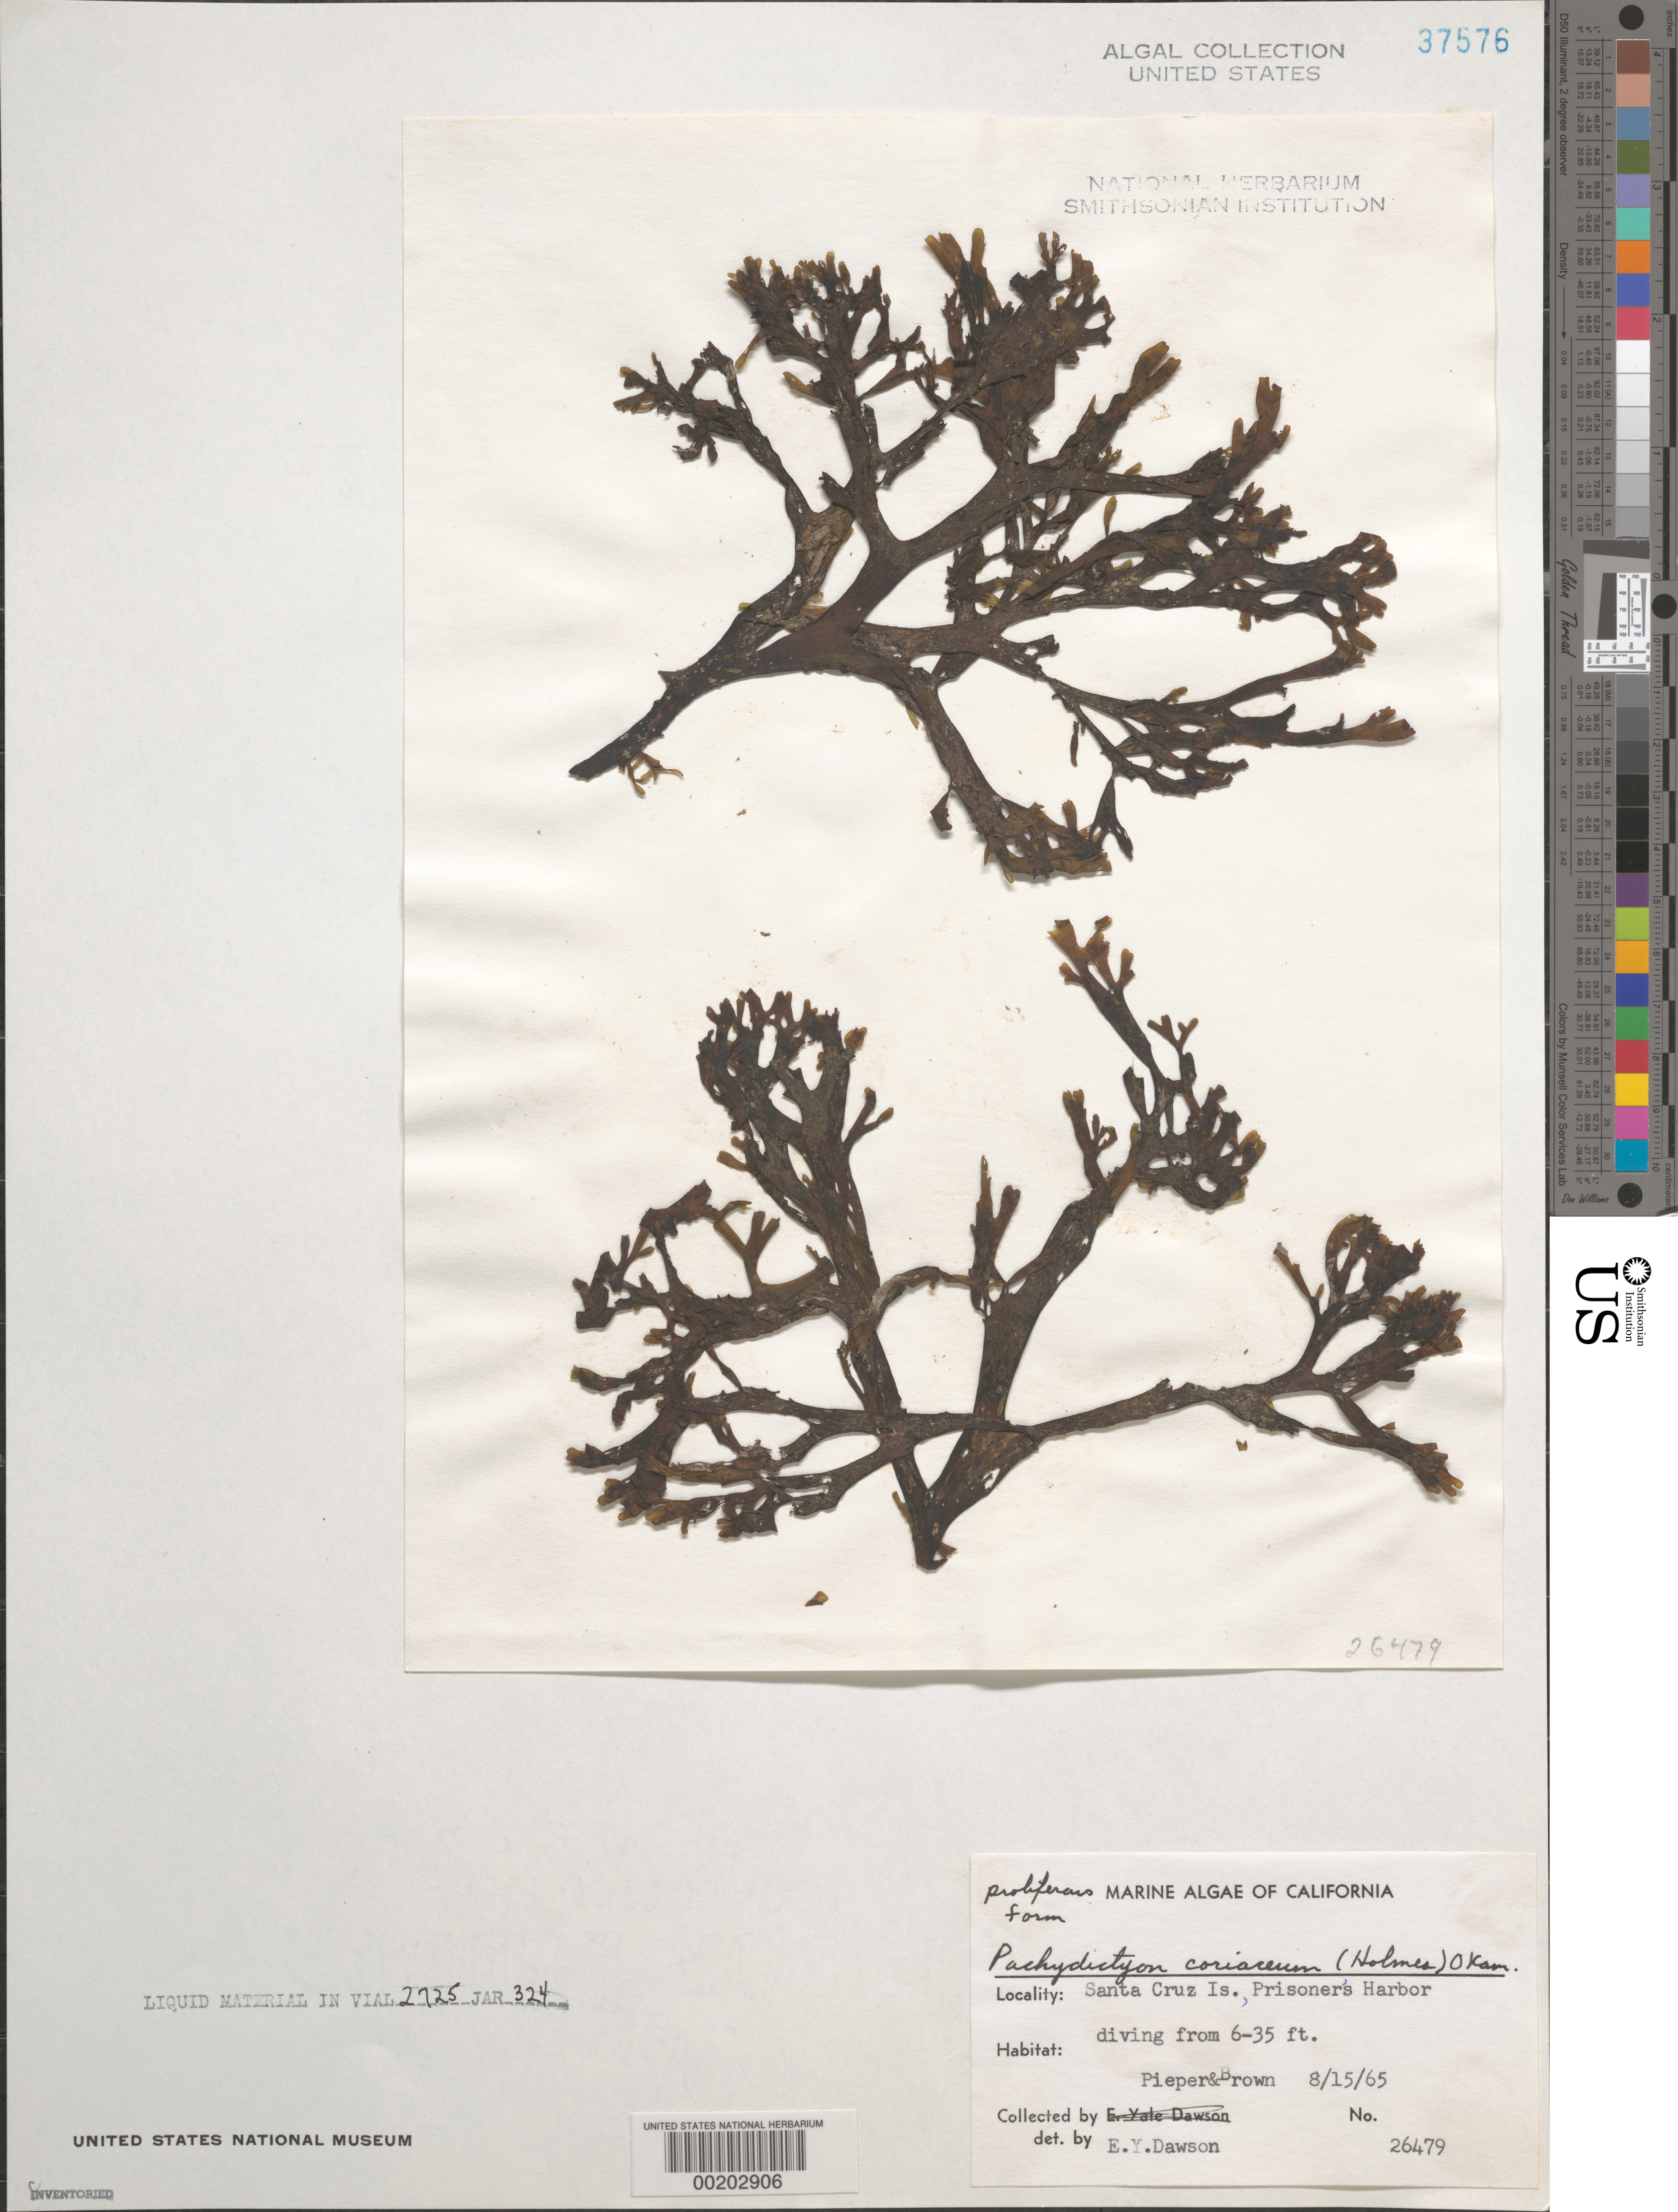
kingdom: Chromista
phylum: Ochrophyta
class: Phaeophyceae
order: Dictyotales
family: Dictyotaceae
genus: Pachydictyon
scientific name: Pachydictyon coriaceum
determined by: Dawson, E. Y.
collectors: D. Pieper & D. Brown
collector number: EYD 26479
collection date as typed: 15 Aug 1965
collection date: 1965-08-15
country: United States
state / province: California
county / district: Santa Barbara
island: Santa Cruz Island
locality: Prisoner's Harbor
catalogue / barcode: US 37576